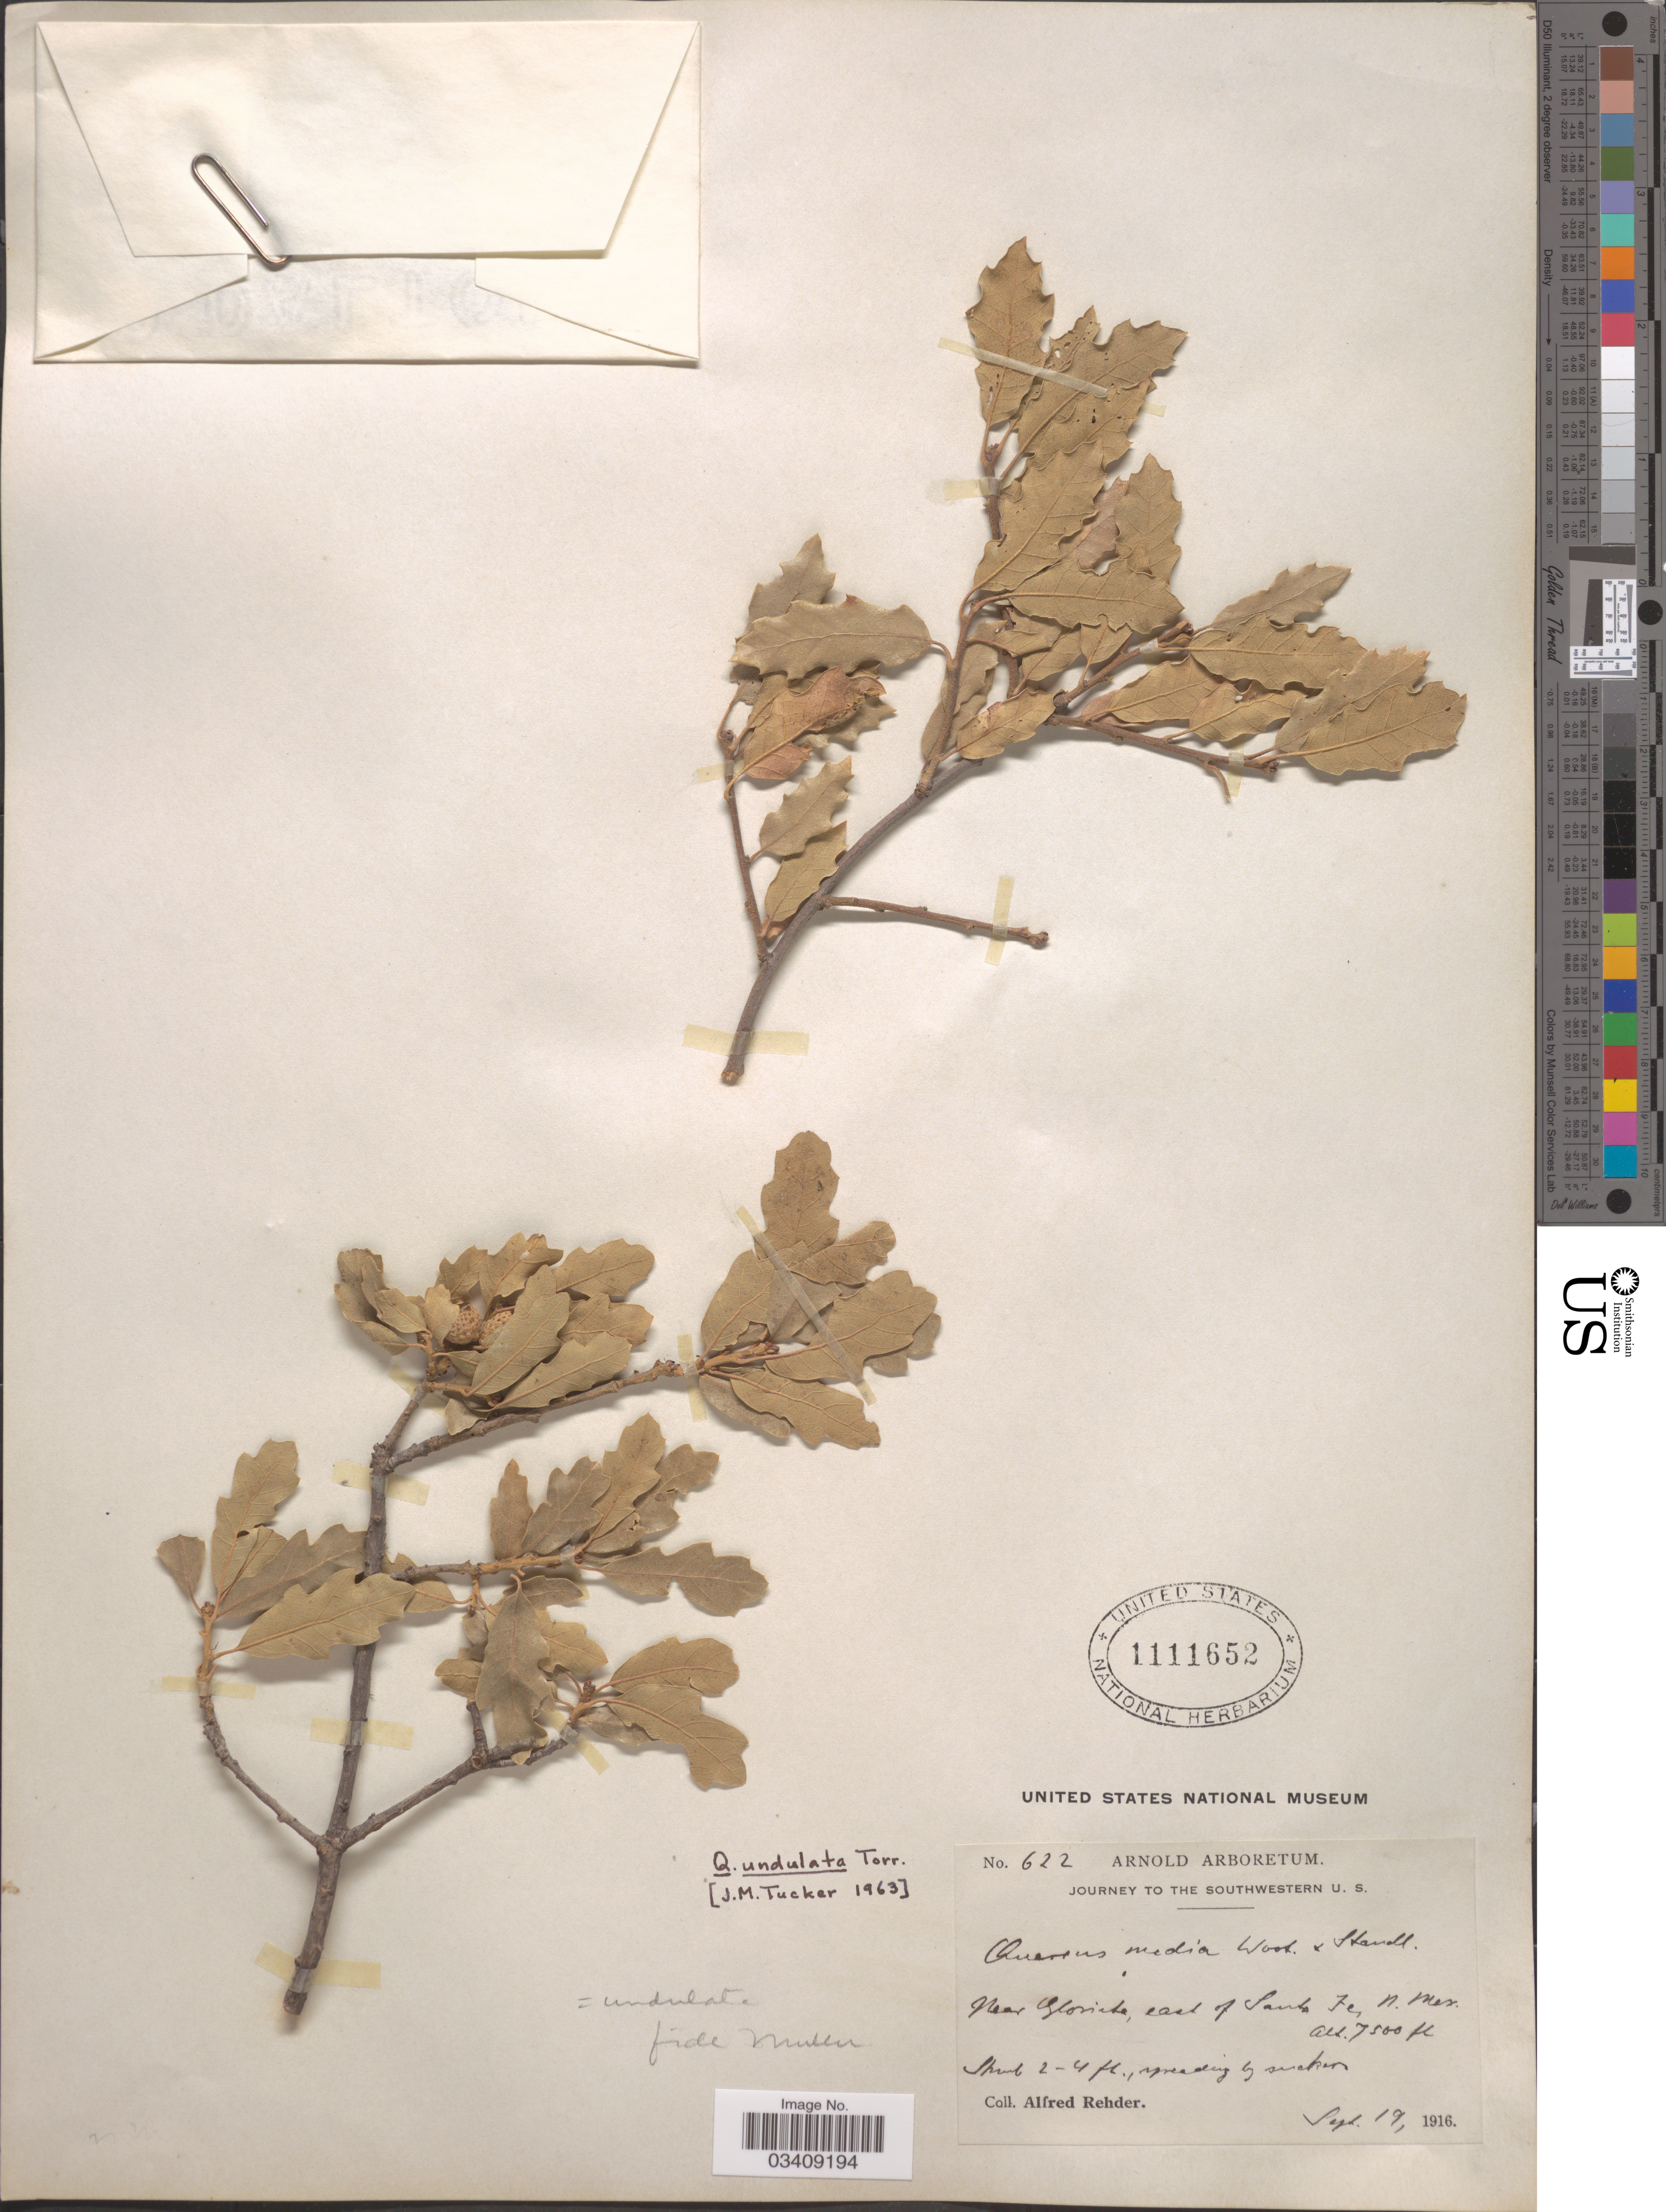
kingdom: Plantae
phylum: Tracheophyta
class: Magnoliopsida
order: Fagales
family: Fagaceae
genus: Quercus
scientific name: Quercus undulata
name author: Torr.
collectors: A. Rehder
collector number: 622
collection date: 1916-09-19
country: United States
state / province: New Mexico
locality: Southwestern U. S. Near Glorieta, east of Santa Fe.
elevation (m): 2286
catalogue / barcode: US 1111652